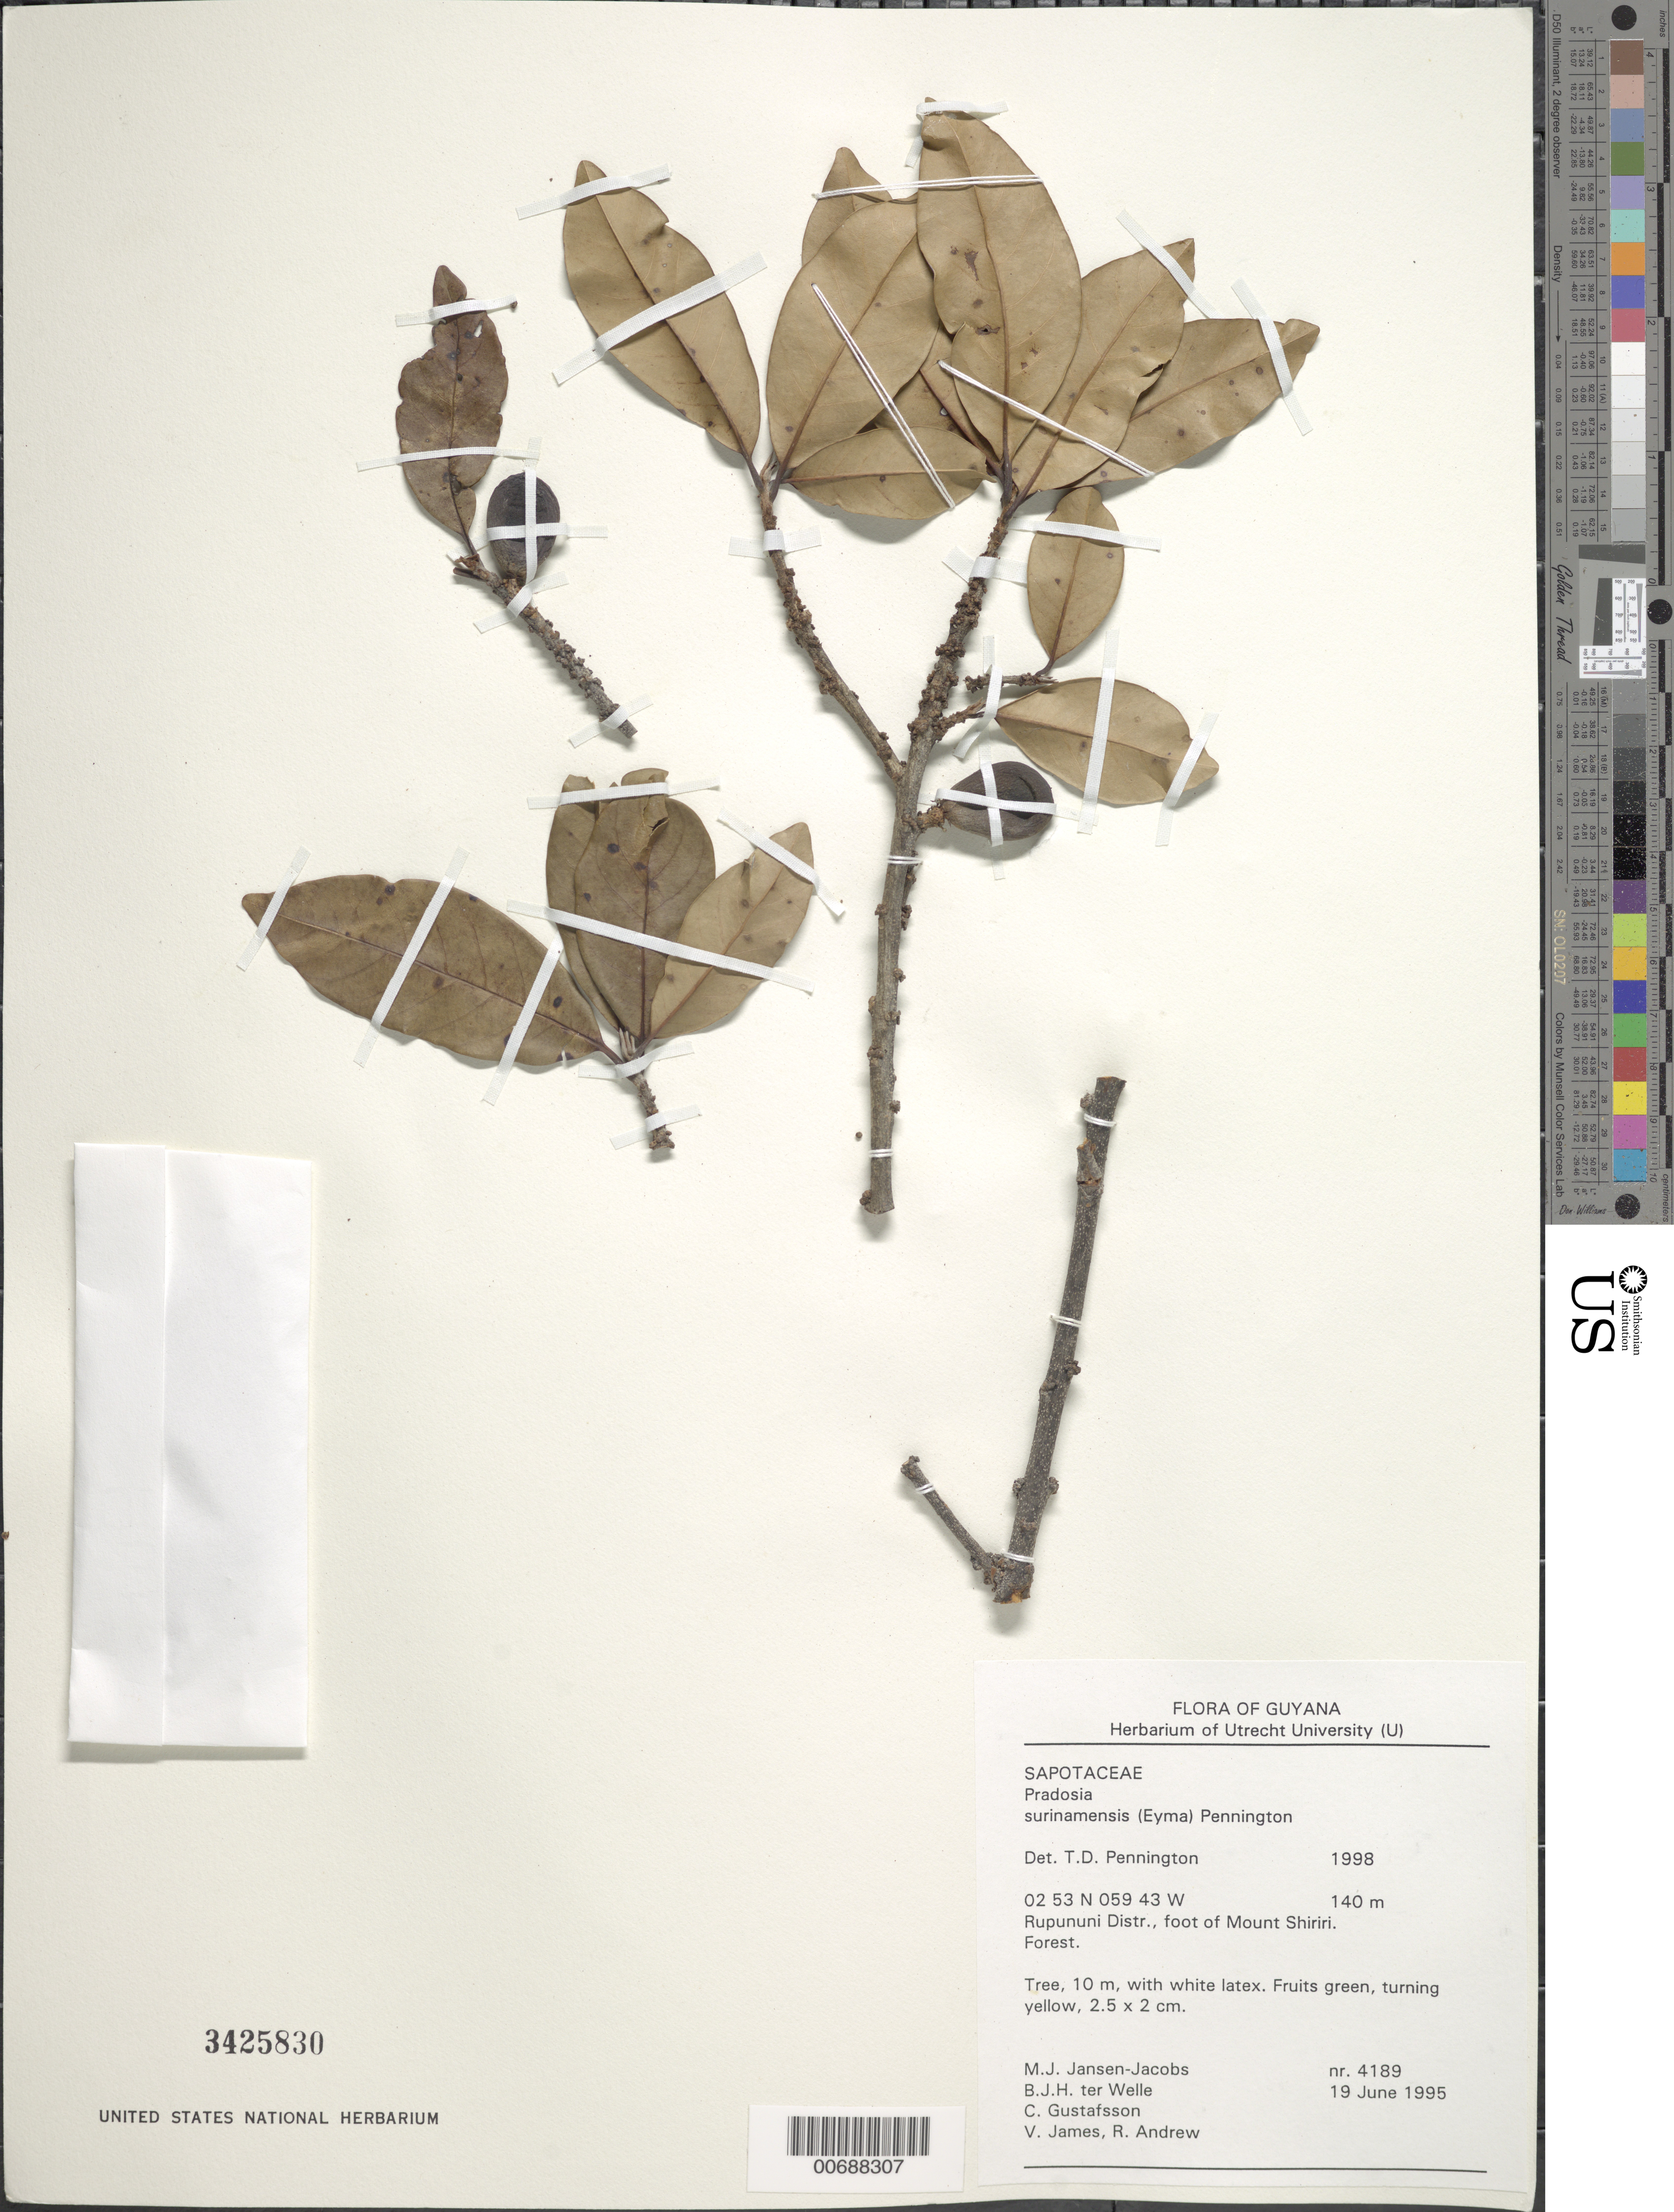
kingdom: Plantae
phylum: Tracheophyta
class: Magnoliopsida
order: Ericales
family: Sapotaceae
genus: Pradosia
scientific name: Pradosia surinamensis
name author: (Eyma) T.D. Penn.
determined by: Pennington, T. D., (K)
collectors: M. J. Jansen-Jacobs, B. Welle, C. G. Gustafsson, V. James & R. Andrew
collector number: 4189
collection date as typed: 19-Jun-95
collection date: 1995-06-19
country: Guyana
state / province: U. Takutu-U. Essequibo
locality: Mount Shiriri, at foot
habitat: Forest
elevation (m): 140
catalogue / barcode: US 3425830